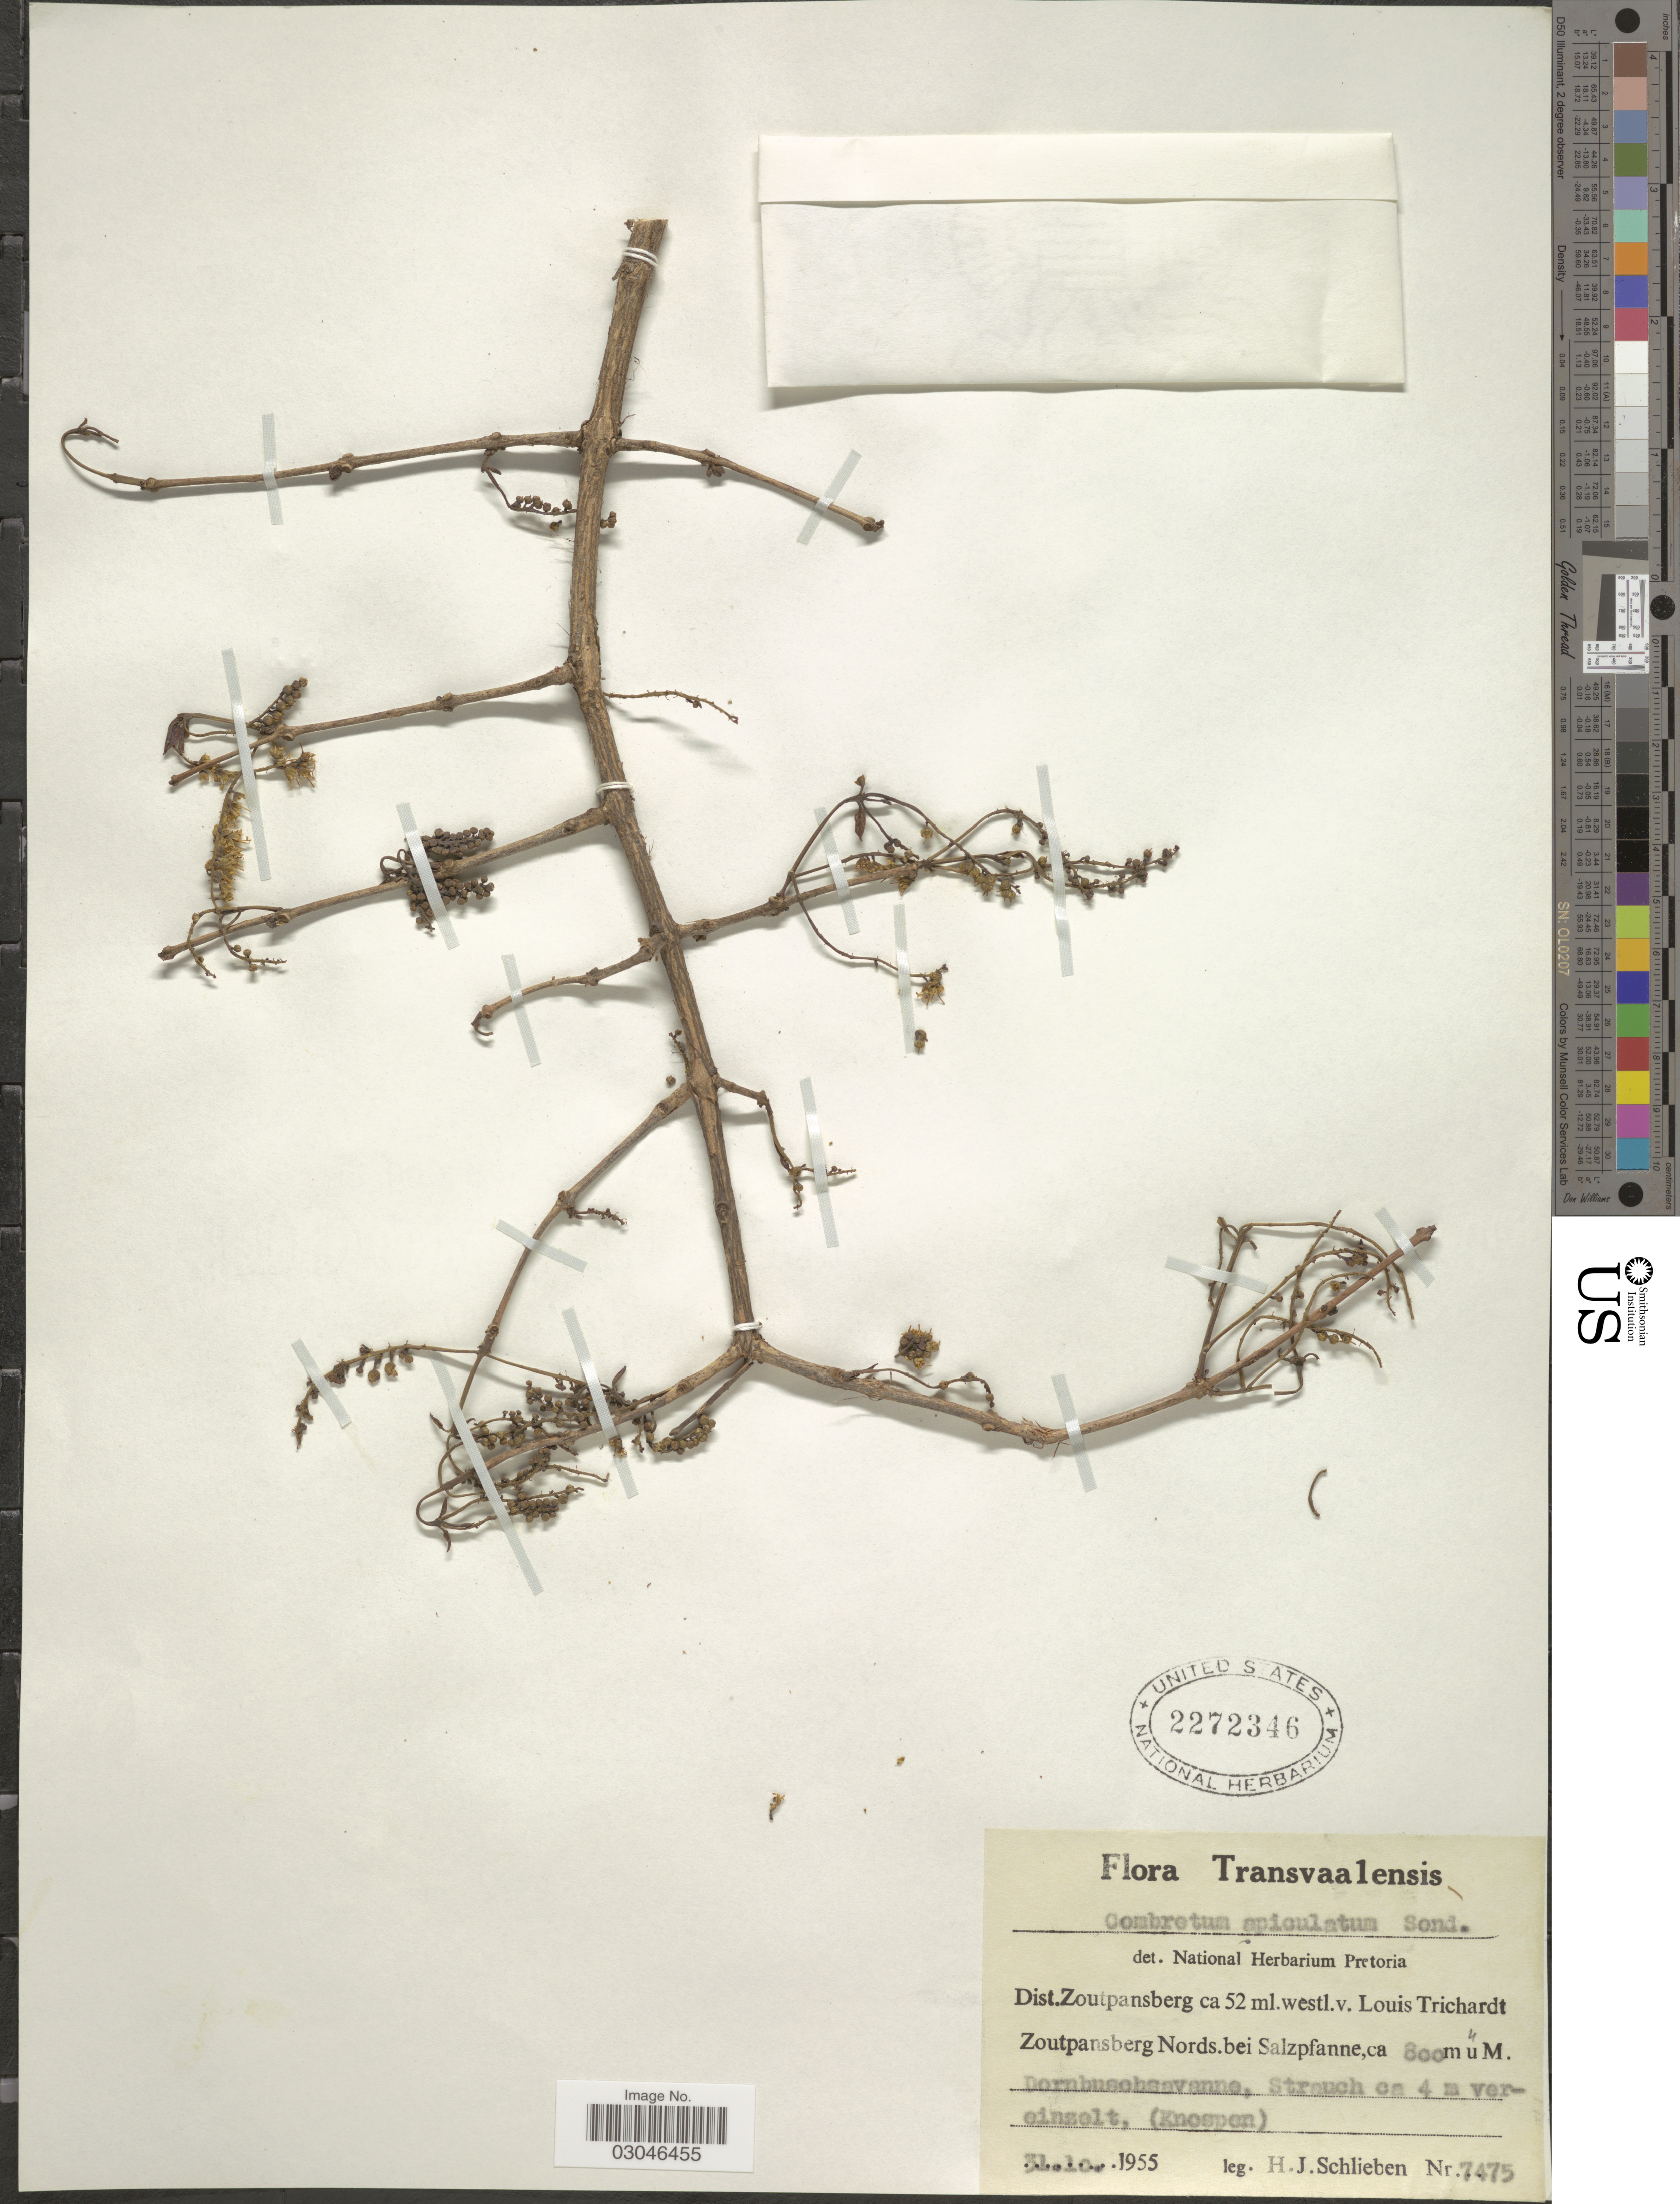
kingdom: Plantae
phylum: Tracheophyta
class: Magnoliopsida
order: Myrtales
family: Combretaceae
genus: Combretum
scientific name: Combretum apiculatum subsp. apiculatum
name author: Sond.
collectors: H. J. Schlieben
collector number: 7475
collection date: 1955-10-31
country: South Africa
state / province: Limpopo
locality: Transvaalensis. Dist. Zoutpansberg ca 52 ml.westl.v. Louis Trichardt Zoutpansberg Nords. bei Salzpfanne.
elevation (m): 800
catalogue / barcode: US 2272346